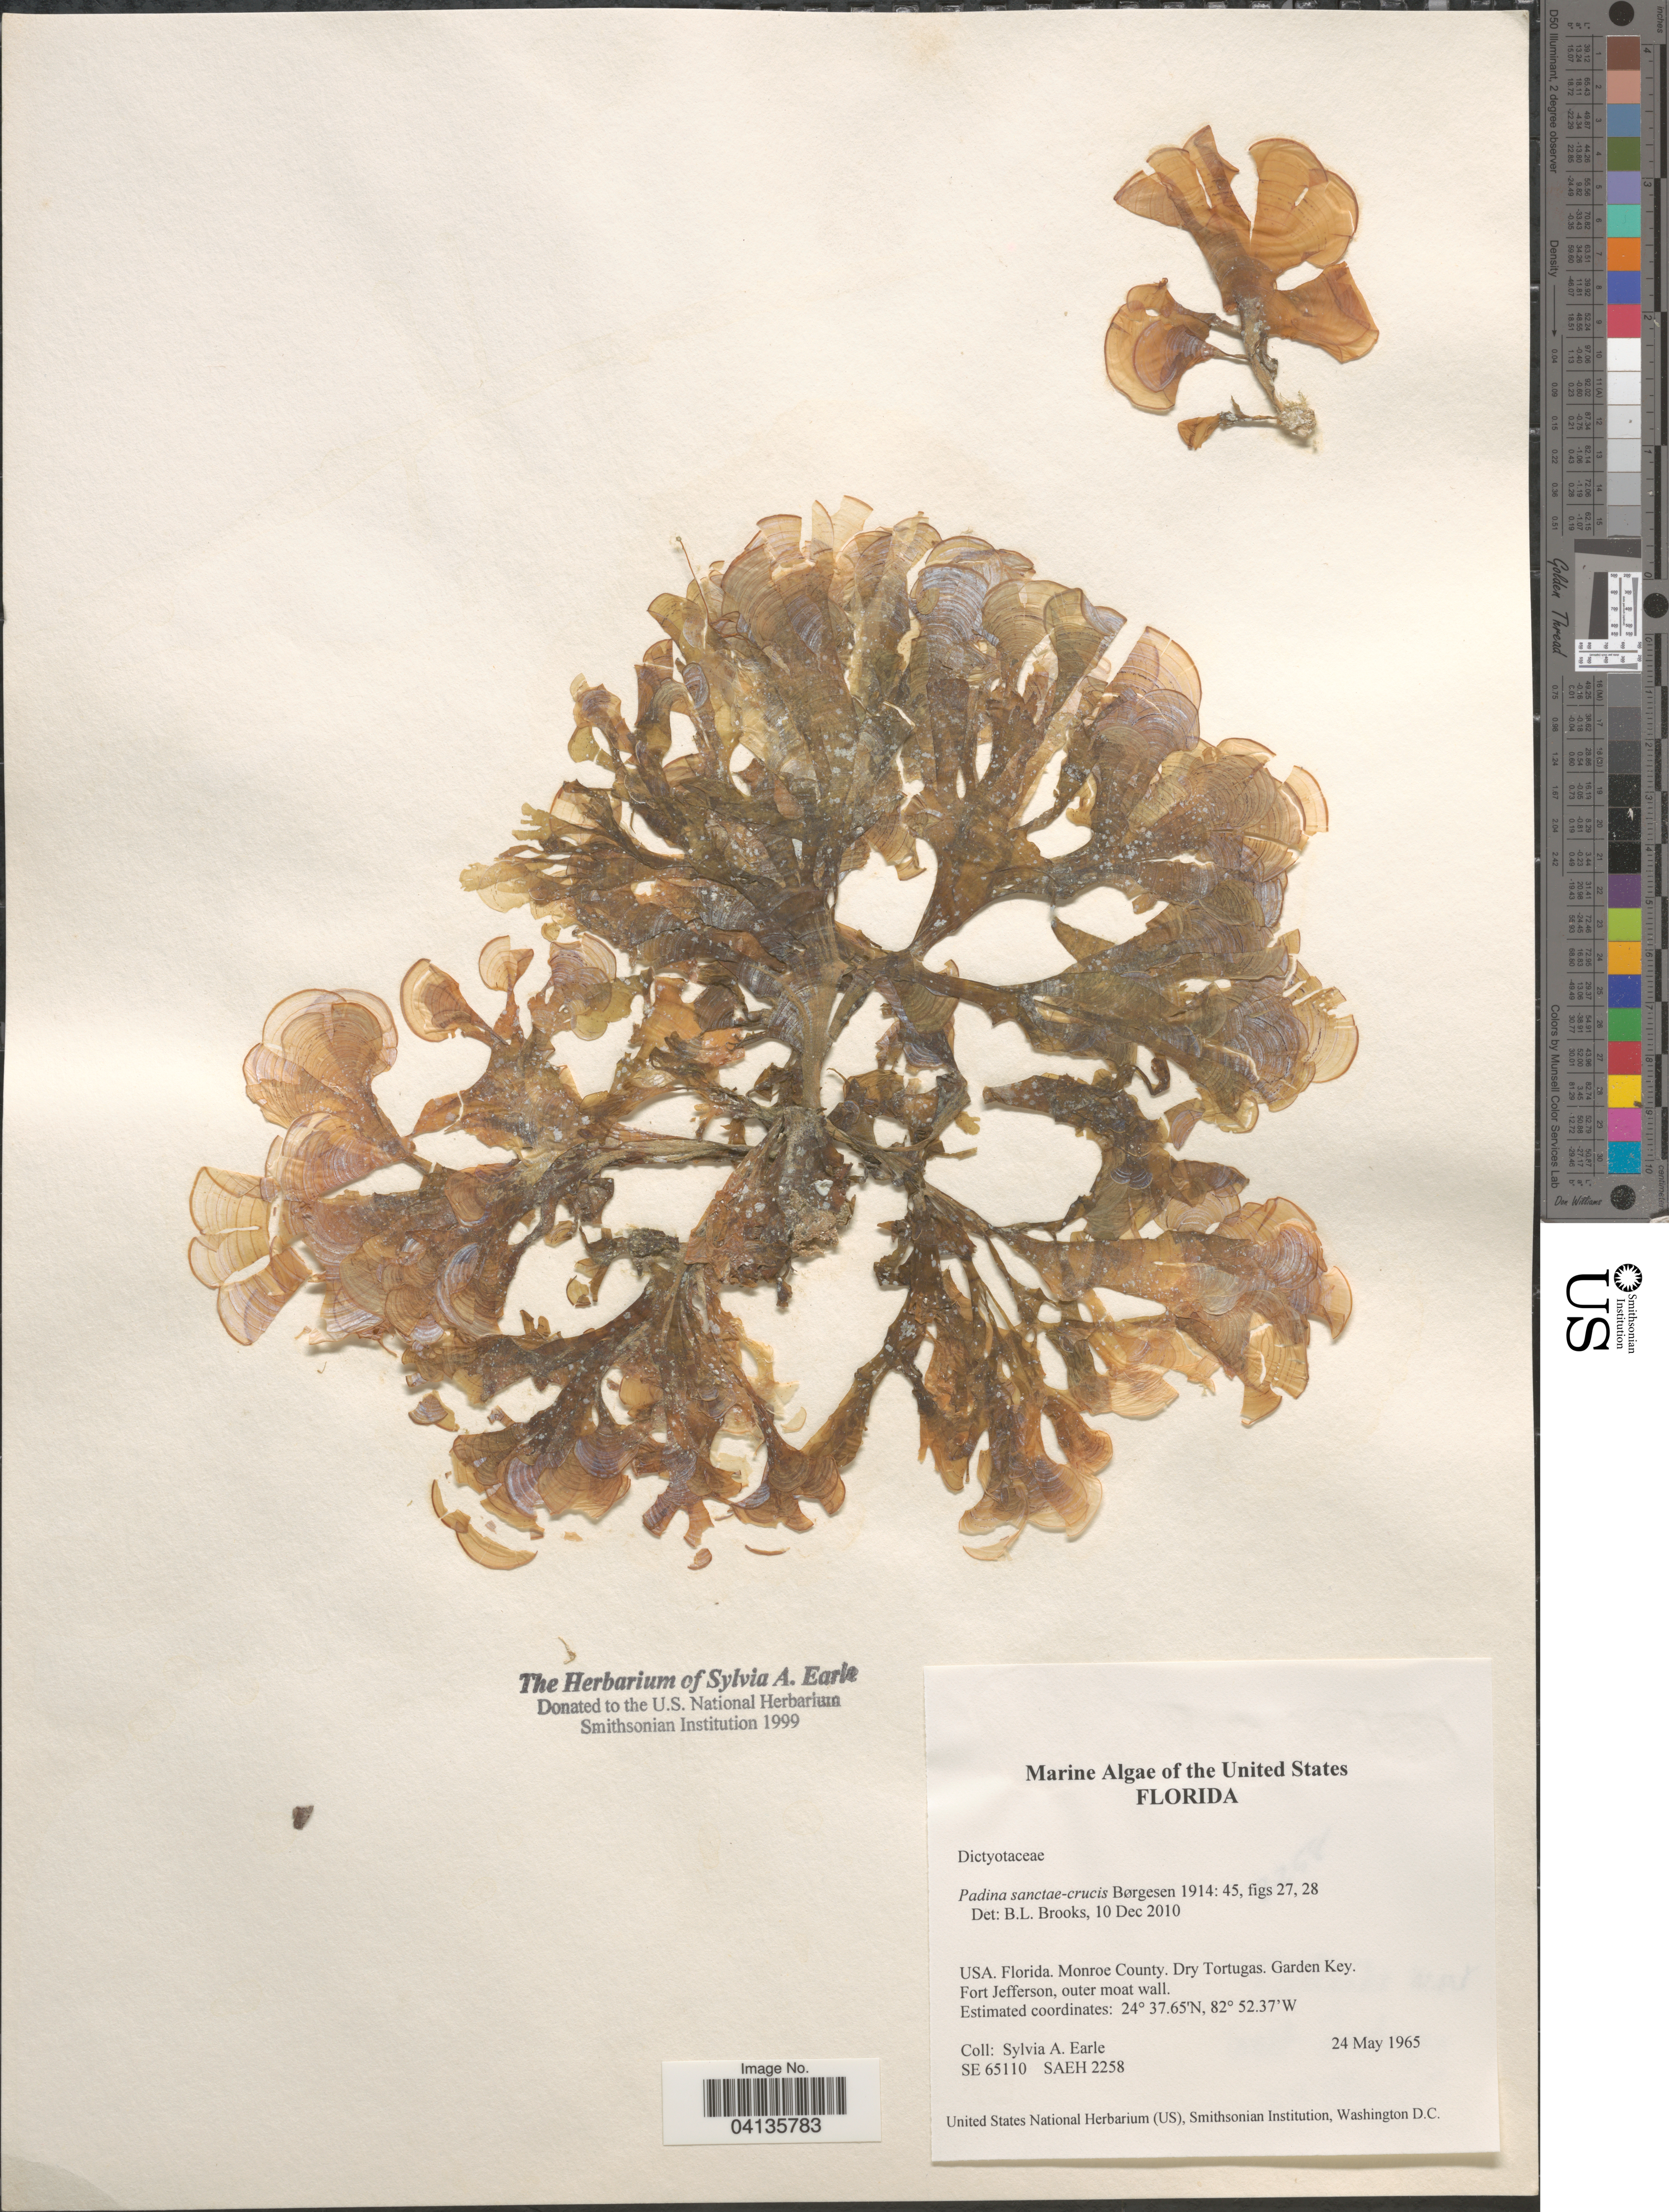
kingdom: Chromista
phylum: Ochrophyta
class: Phaeophyceae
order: Dictyotales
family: Dictyotaceae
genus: Padina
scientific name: Padina sanctae-crucis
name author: Børgesen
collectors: S. A. Earle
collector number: SE65110/SAEH2258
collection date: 1965-05-24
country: United States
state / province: Florida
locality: Monroe County. Dry Tortugas. Garden Key. Fort Jefferson, outer moat wall.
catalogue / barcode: US 238593